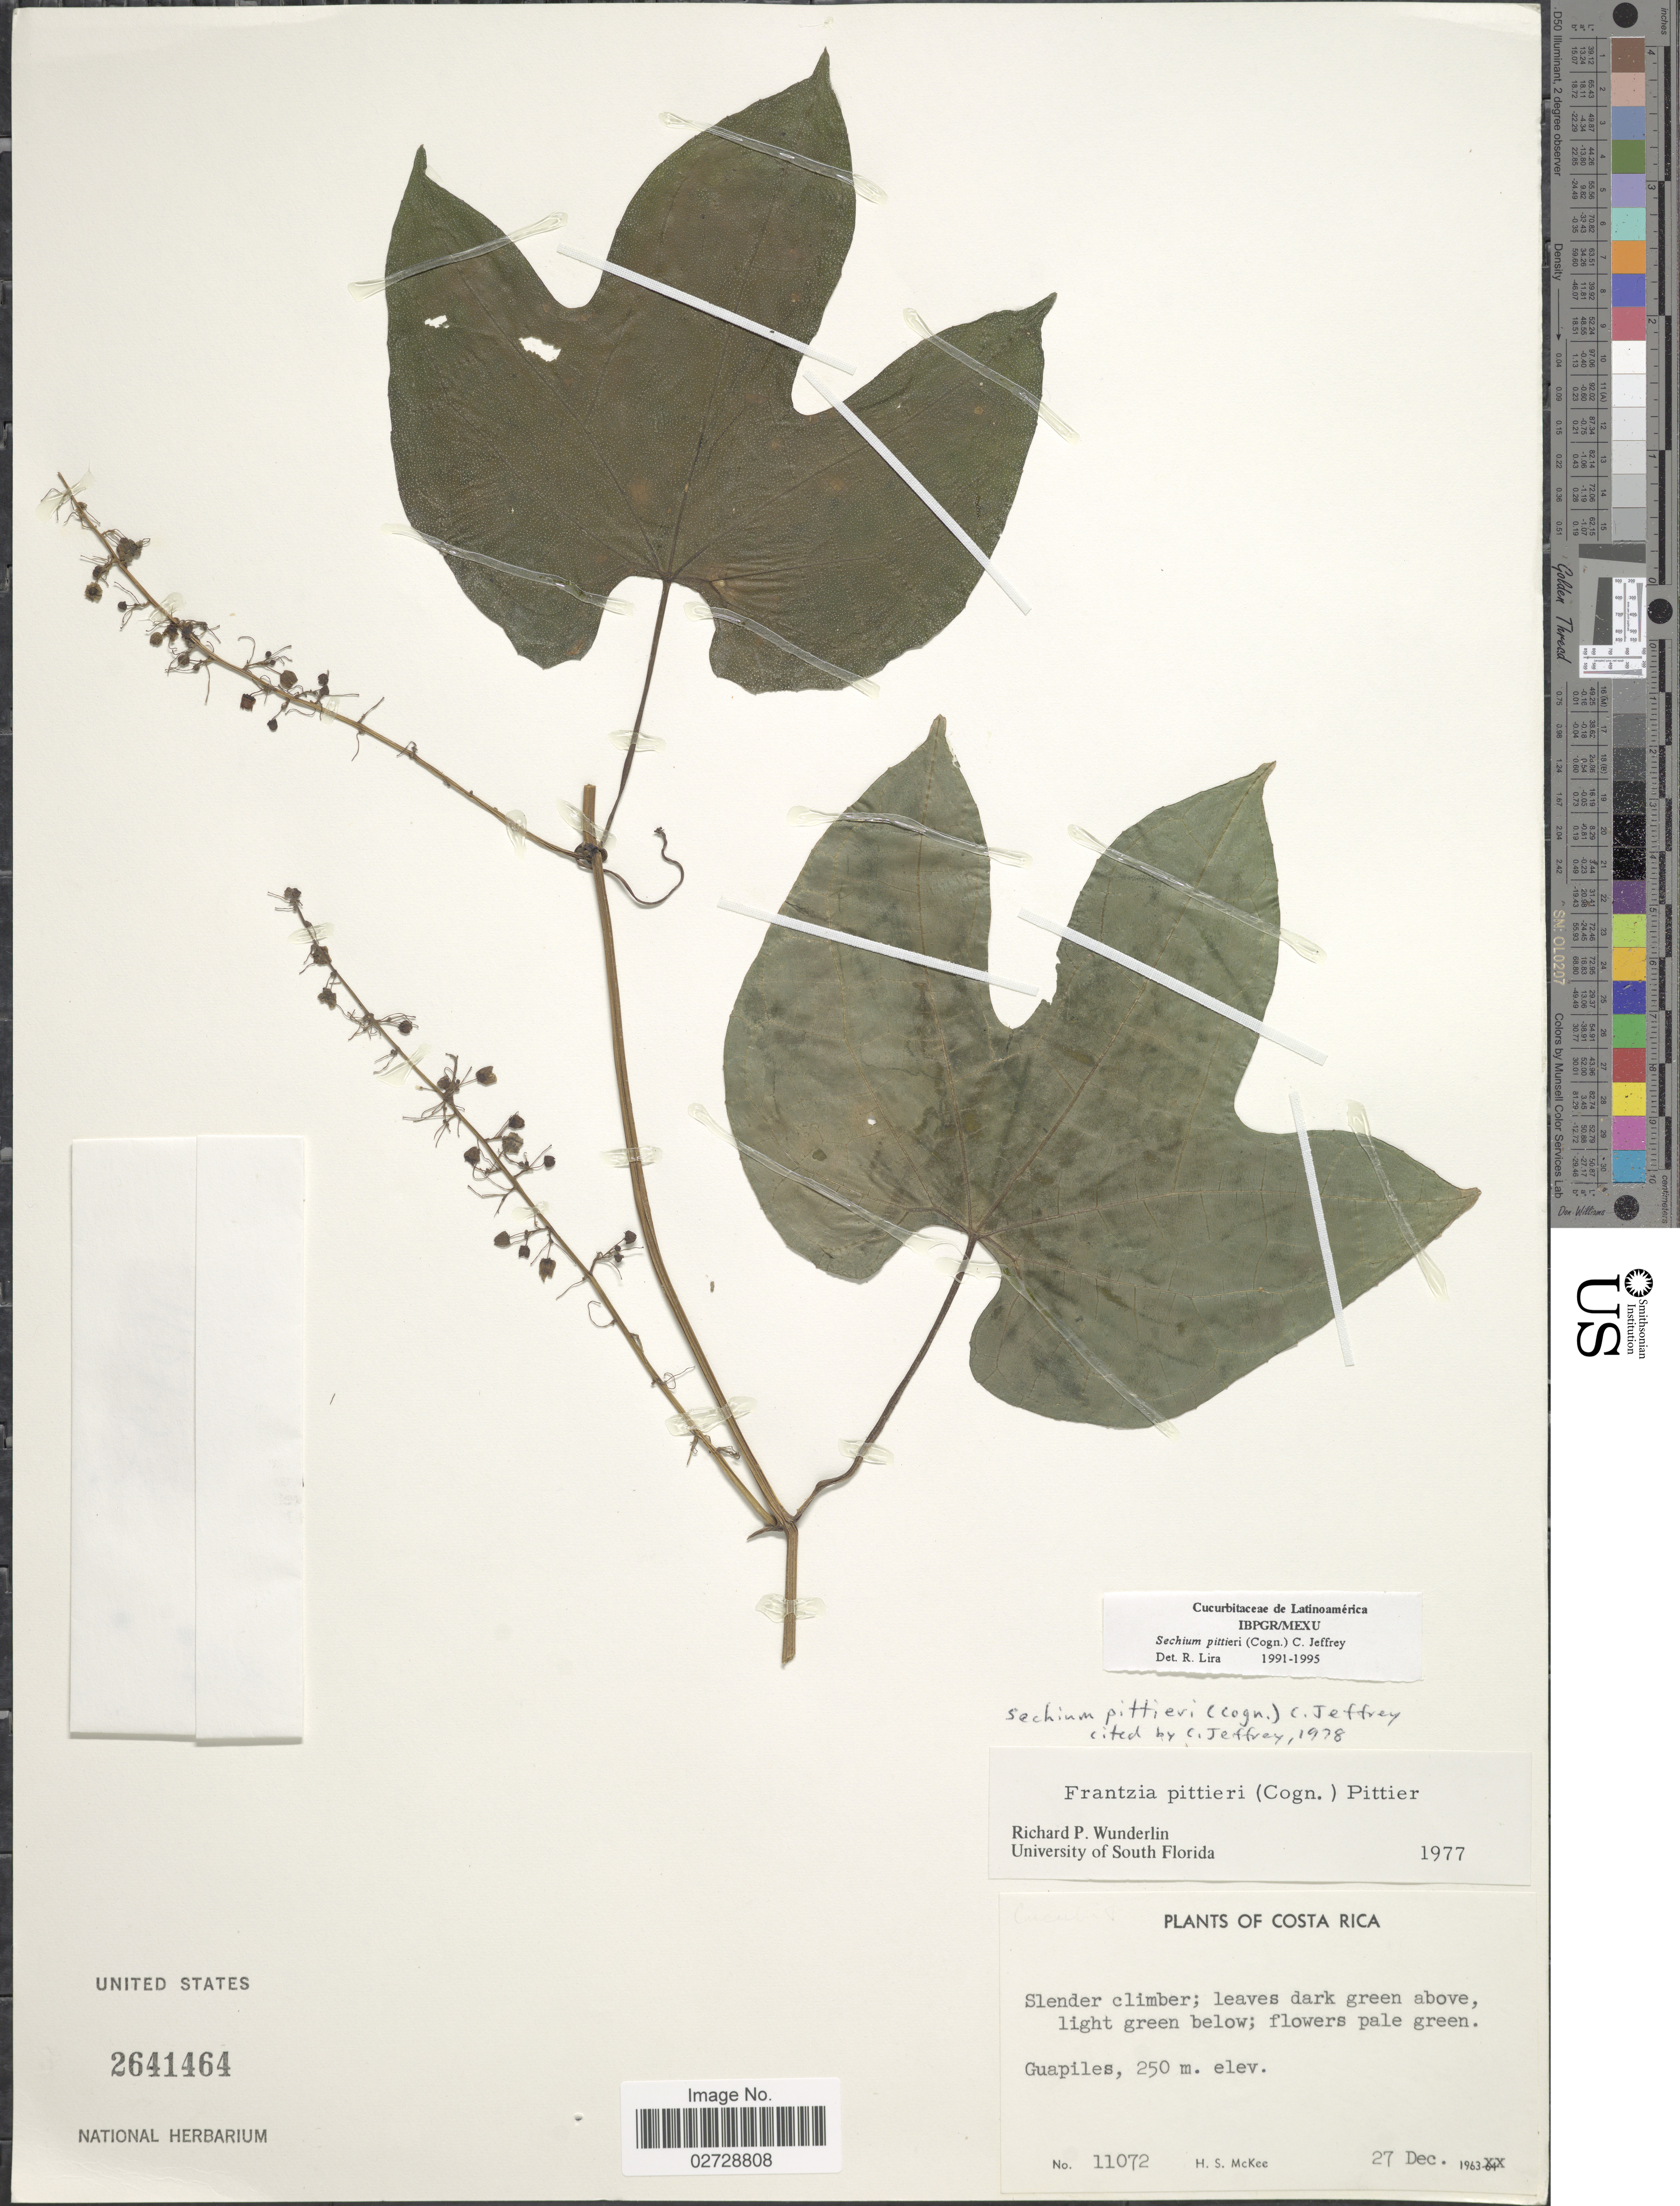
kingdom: Plantae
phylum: Tracheophyta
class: Magnoliopsida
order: Cucurbitales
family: Cucurbitaceae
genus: Sechium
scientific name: Sechium pittieri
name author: (Cogn.) C. Jeffrey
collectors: H. S. McKee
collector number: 11072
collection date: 1963-12-27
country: Costa Rica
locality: Guapiles.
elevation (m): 250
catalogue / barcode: US 2641464